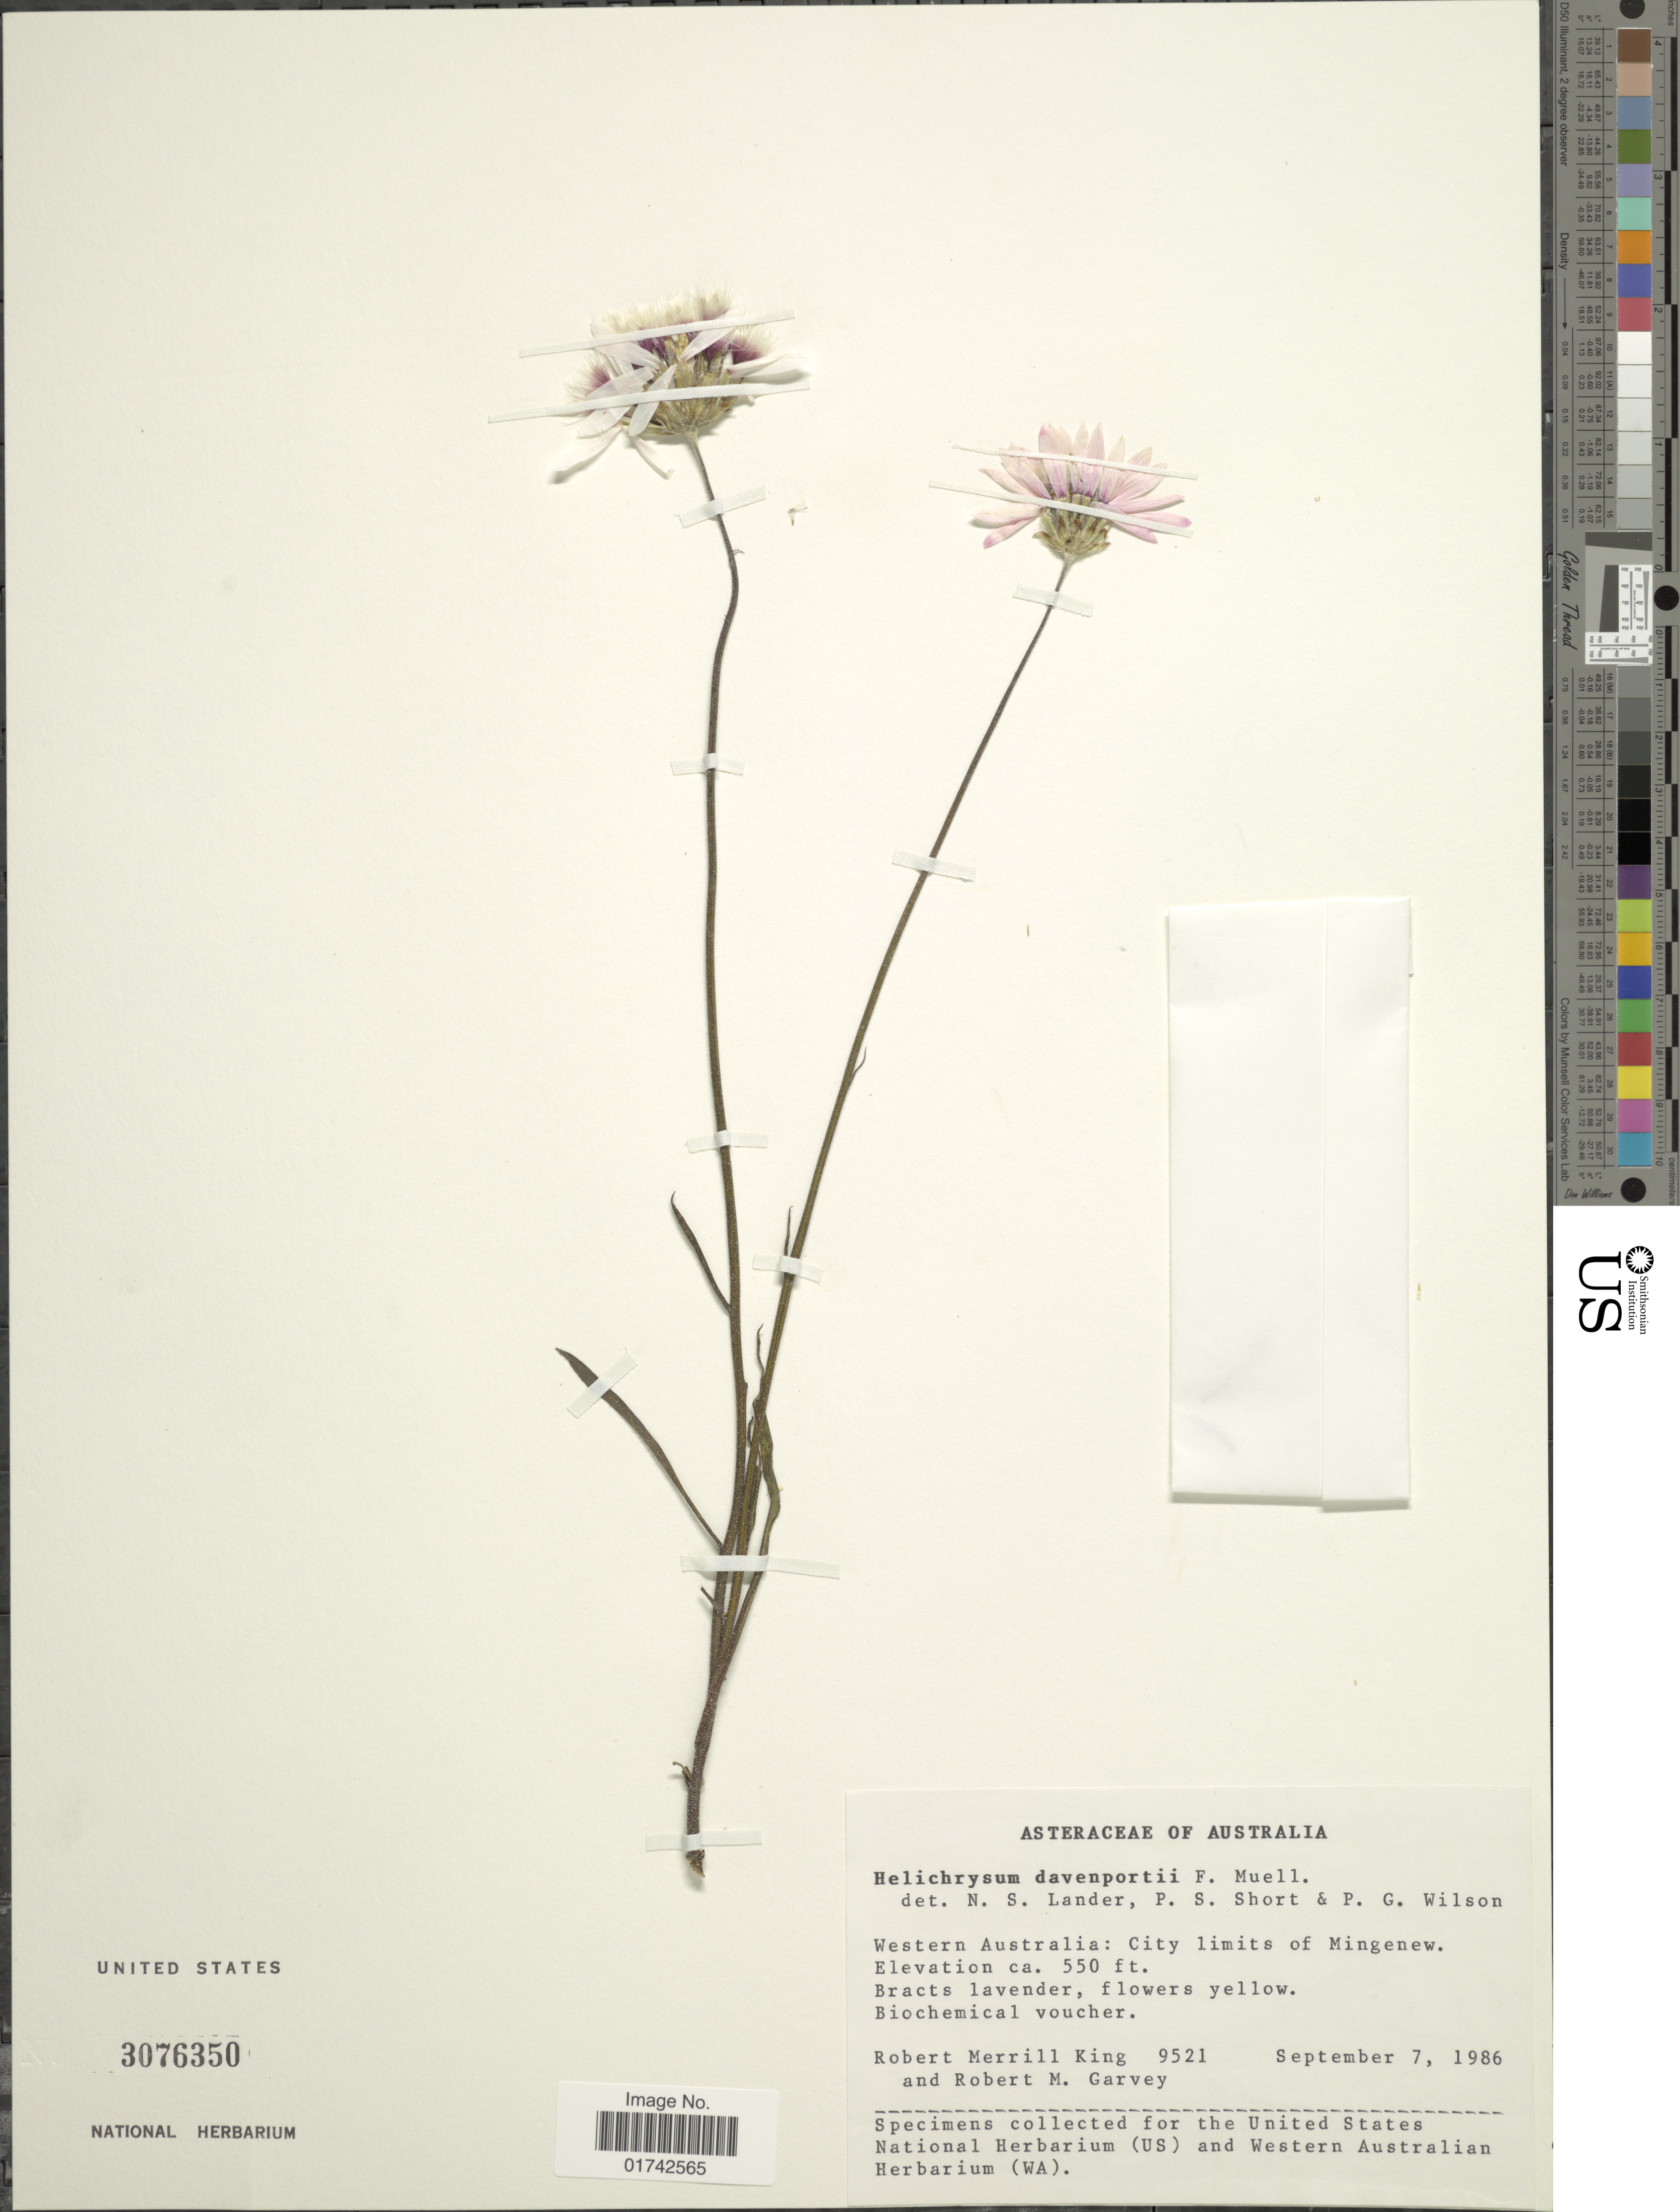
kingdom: Plantae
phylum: Tracheophyta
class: Magnoliopsida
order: Asterales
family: Asteraceae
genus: Helichrysum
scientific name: Helichrysum davenportii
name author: F. Muell.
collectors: R. M. King & R. Garvey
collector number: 9521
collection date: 1986-09-07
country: Australia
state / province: Western Australia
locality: City Limits of Mingenew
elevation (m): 168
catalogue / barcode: US 3076350